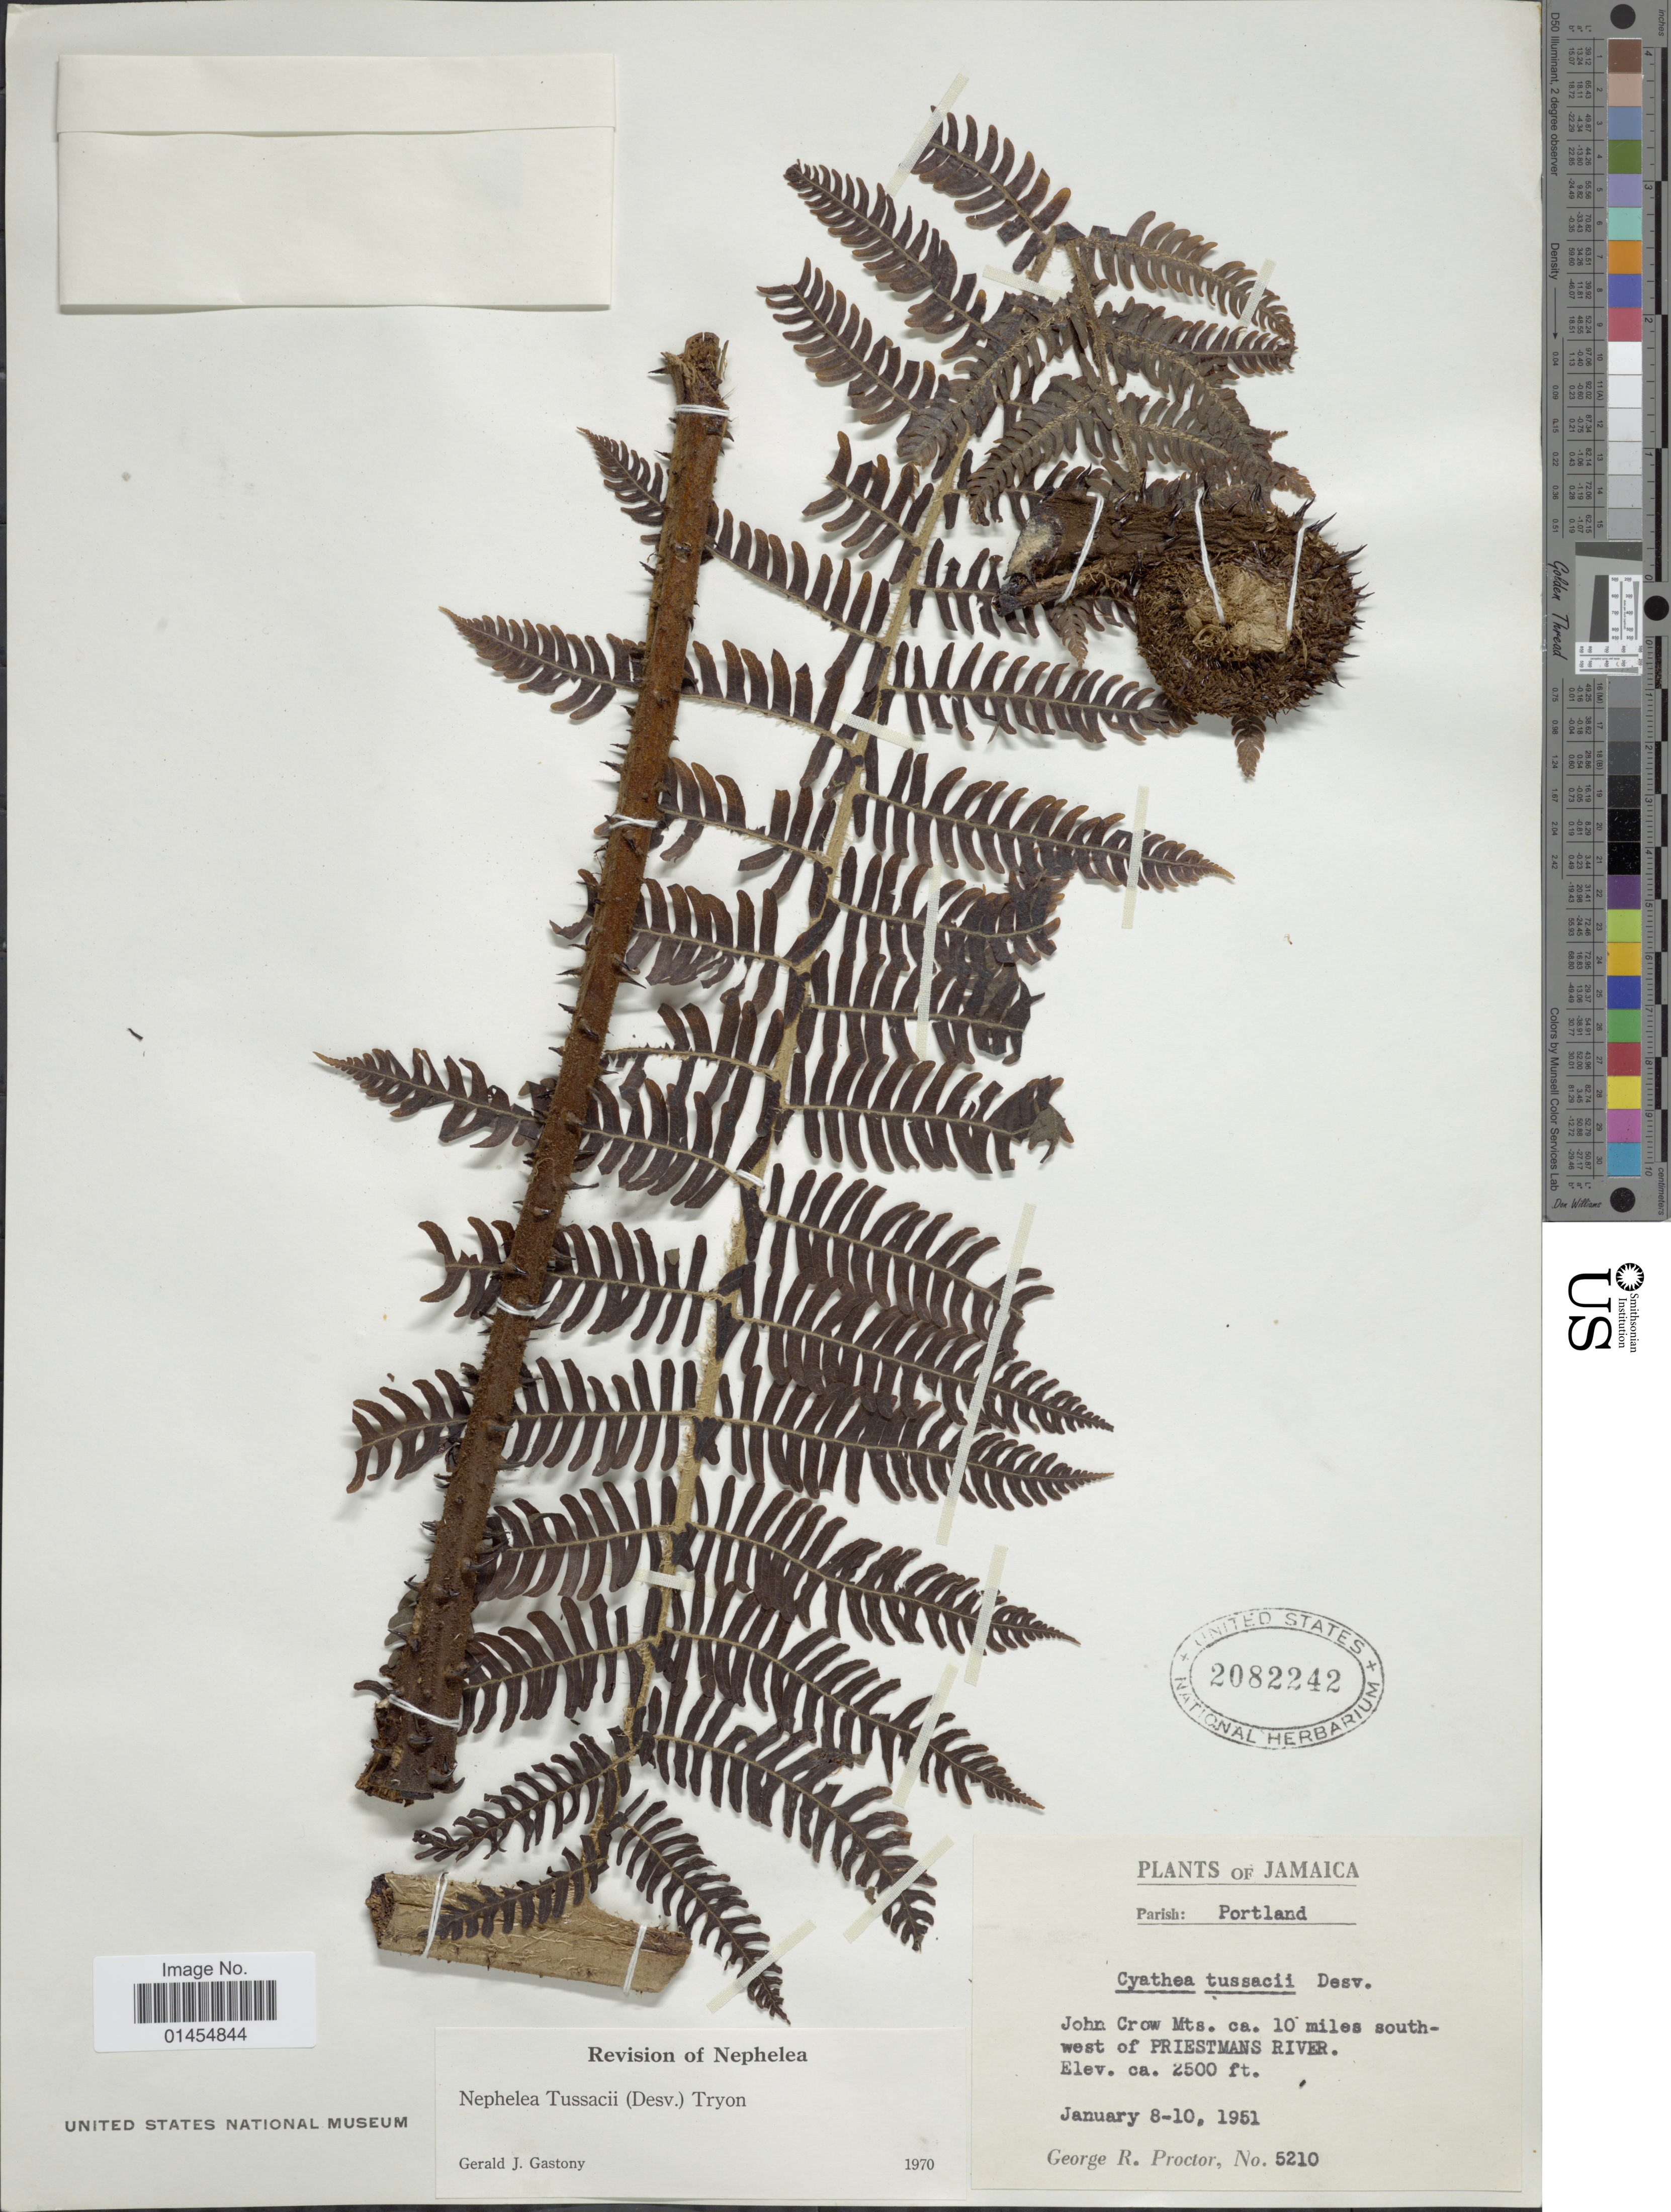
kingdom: Plantae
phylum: Tracheophyta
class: Polypodiopsida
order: Cyatheales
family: Cyatheaceae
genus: Alsophila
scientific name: Alsophila tussacii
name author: (Desv.) D.S. Conant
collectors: G. R. Proctor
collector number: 5210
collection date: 1951-01-08/1951-01-10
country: Jamaica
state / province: Portland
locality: John Crow Mts. ca. 10 miles south-west of Priestmans River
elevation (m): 762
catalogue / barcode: US 2082242